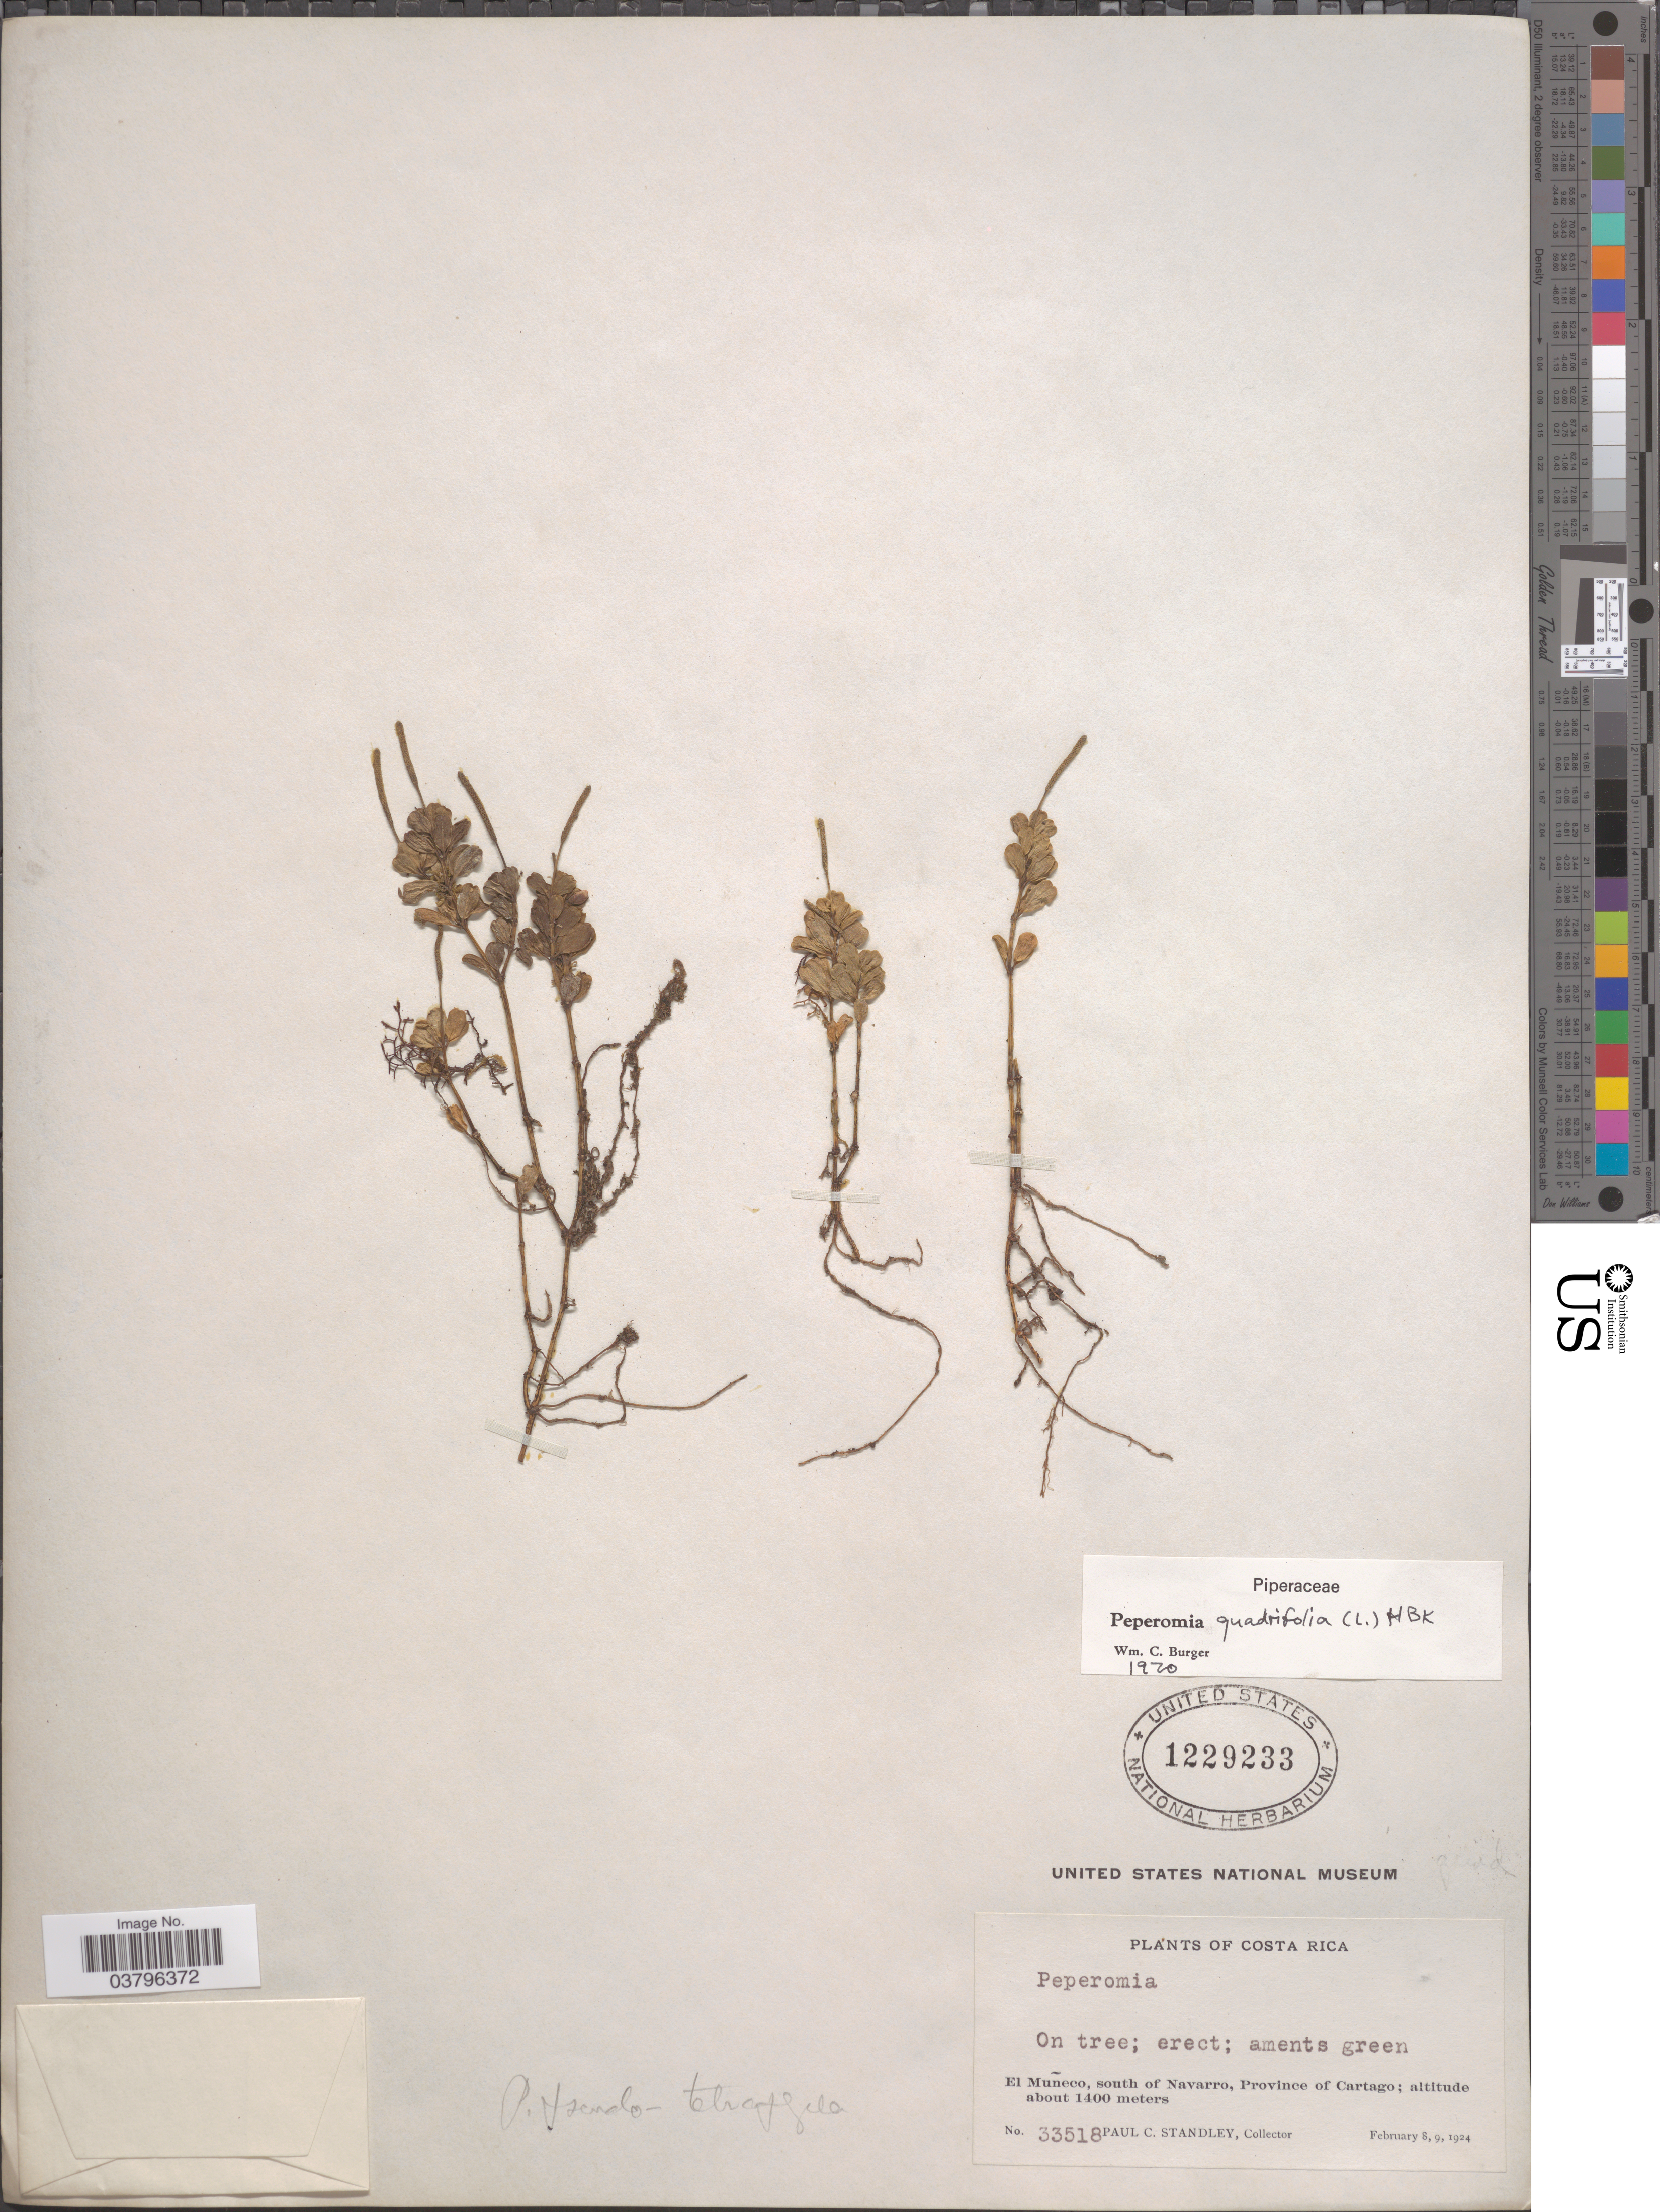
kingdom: Plantae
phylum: Tracheophyta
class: Magnoliopsida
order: Piperales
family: Piperaceae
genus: Peperomia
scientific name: Peperomia quadrifolia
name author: (L.) Kunth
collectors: P. C. Standley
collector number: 33518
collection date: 1924-02-08/1924-02-09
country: Costa Rica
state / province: Cartago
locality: El Muñeco, south of Navarro.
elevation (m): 1400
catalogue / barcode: US 1229233